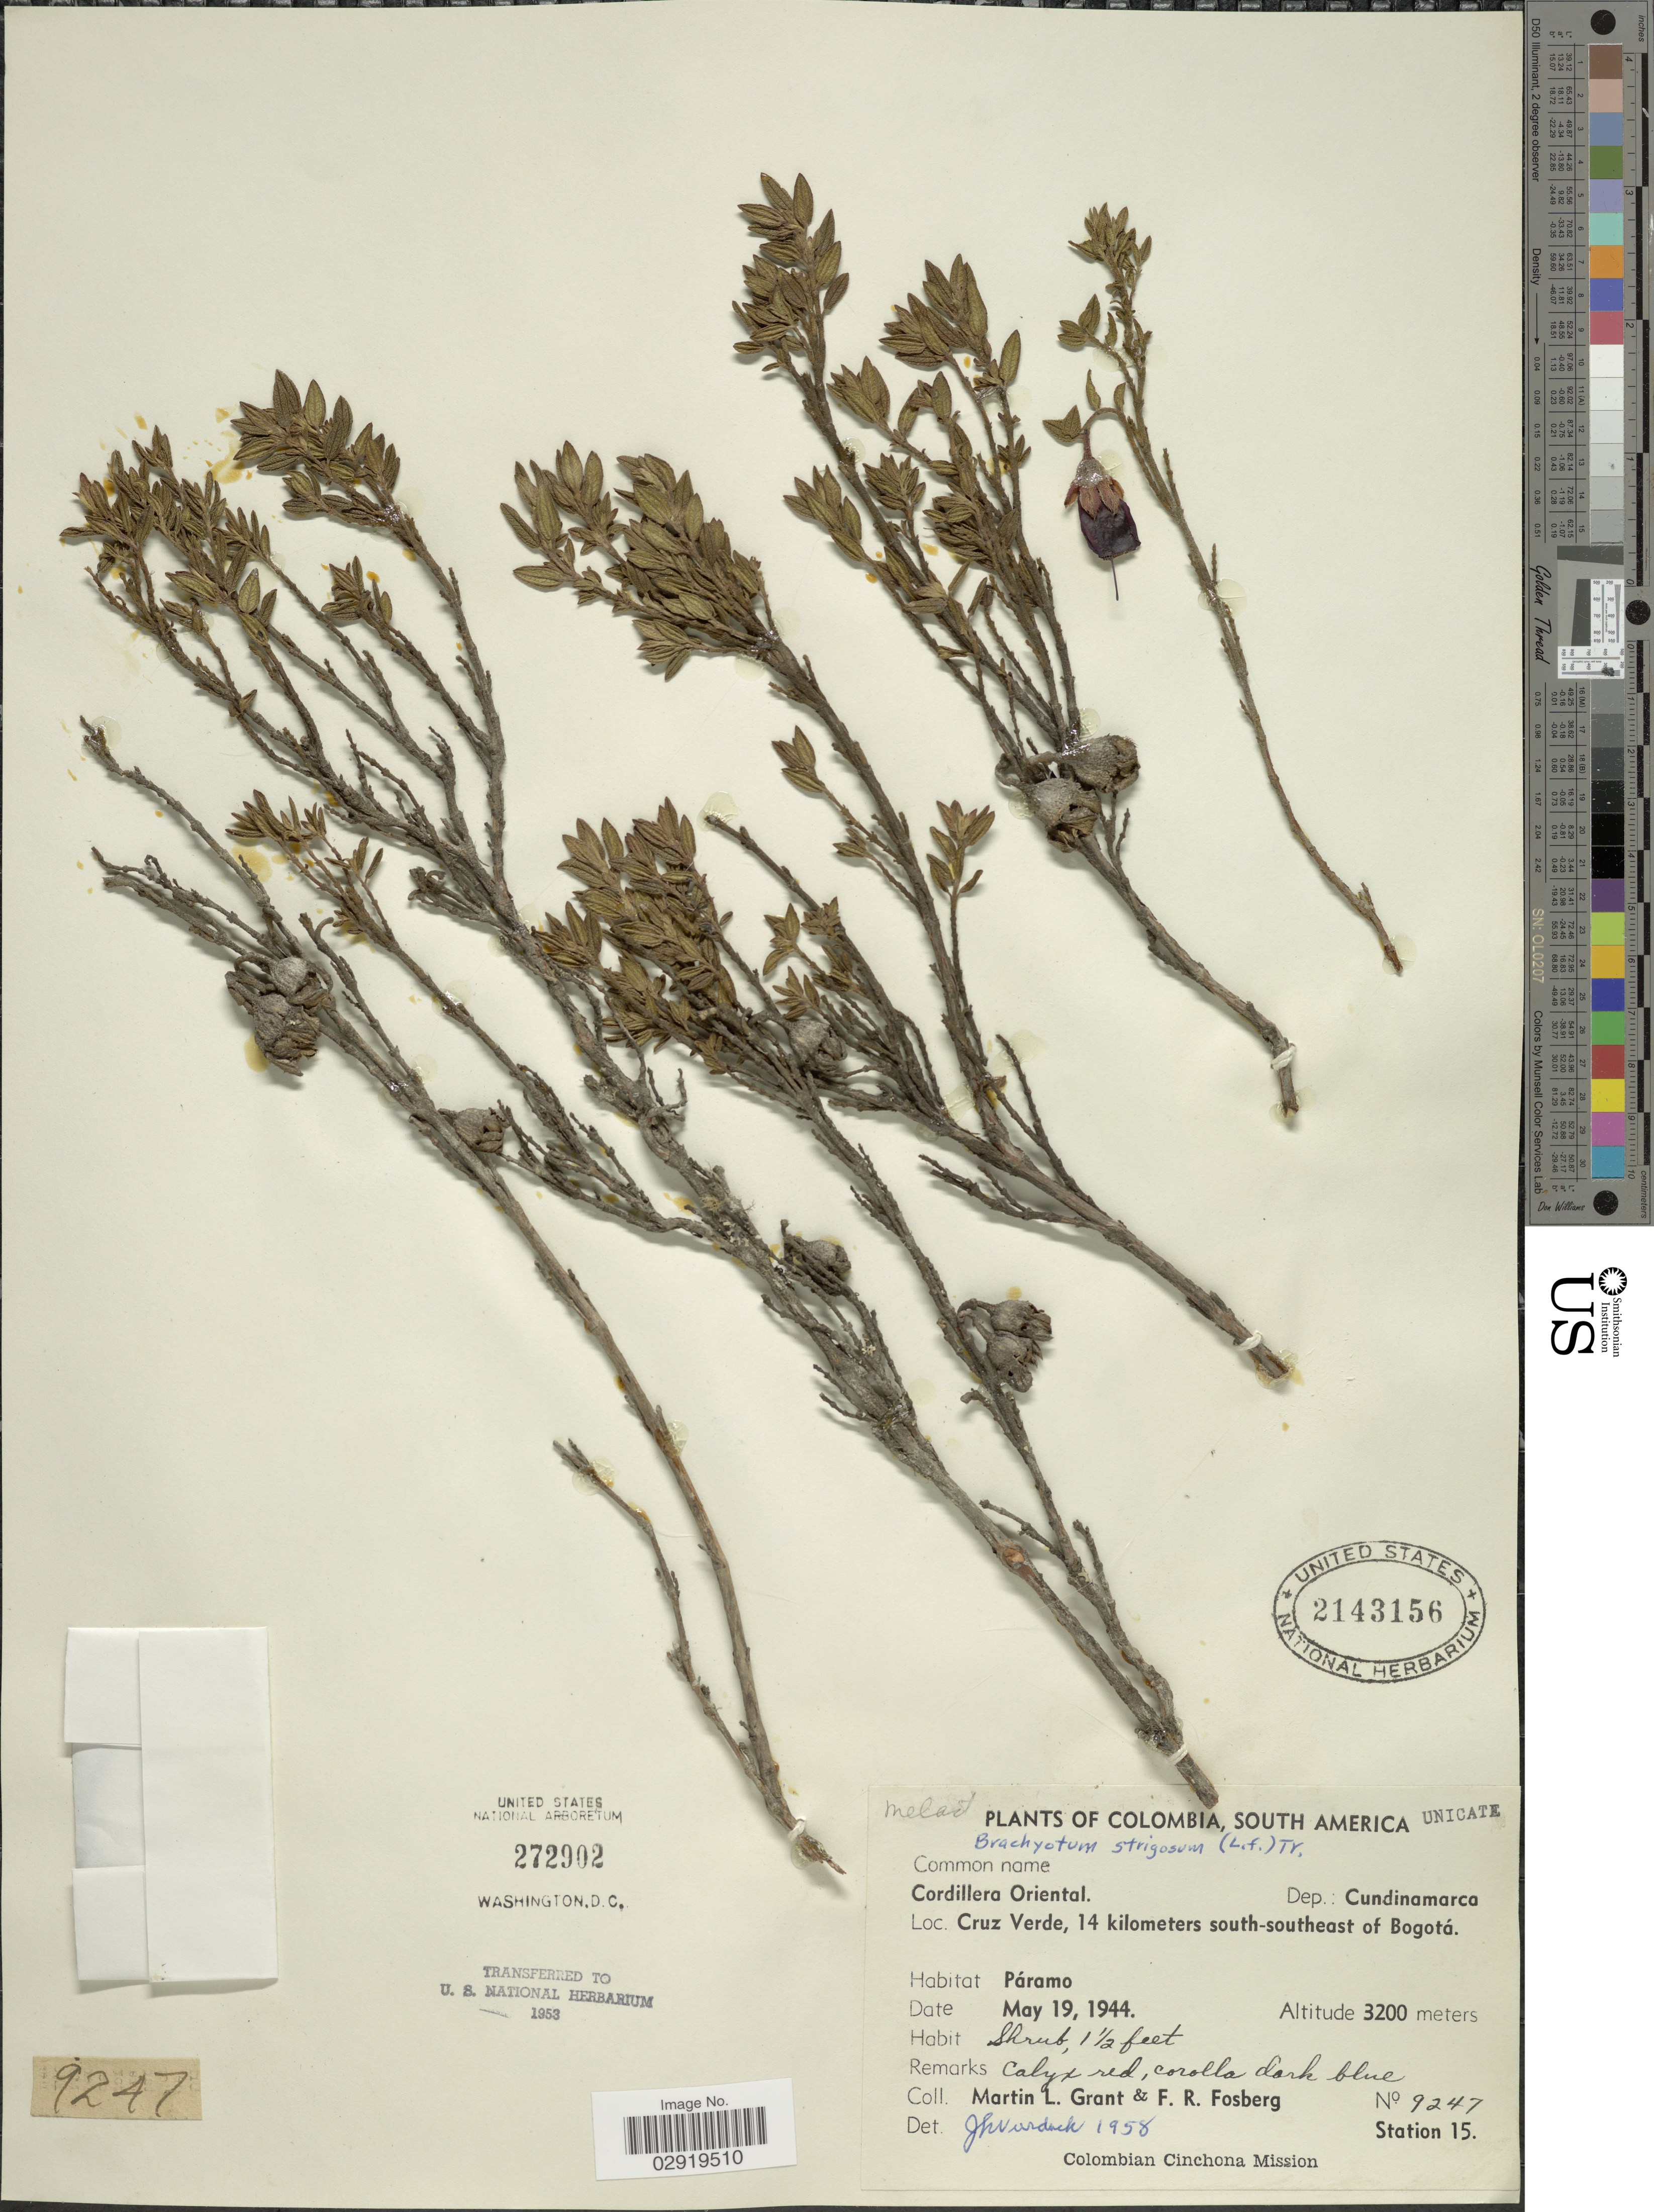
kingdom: Plantae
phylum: Tracheophyta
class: Magnoliopsida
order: Myrtales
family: Melastomataceae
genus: Brachyotum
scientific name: Brachyotum strigosum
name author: (L. f.) Triana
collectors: M. L. Grant & F. R. Fosberg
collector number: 9247/15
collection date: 1944-05-19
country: Colombia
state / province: Cundinamarca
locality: Cordillera Oriental. Dep.: Cundinamarca. Cruz Verde, 14 kilometers south-southeast of Bogotá.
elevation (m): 3200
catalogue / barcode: US 2143156